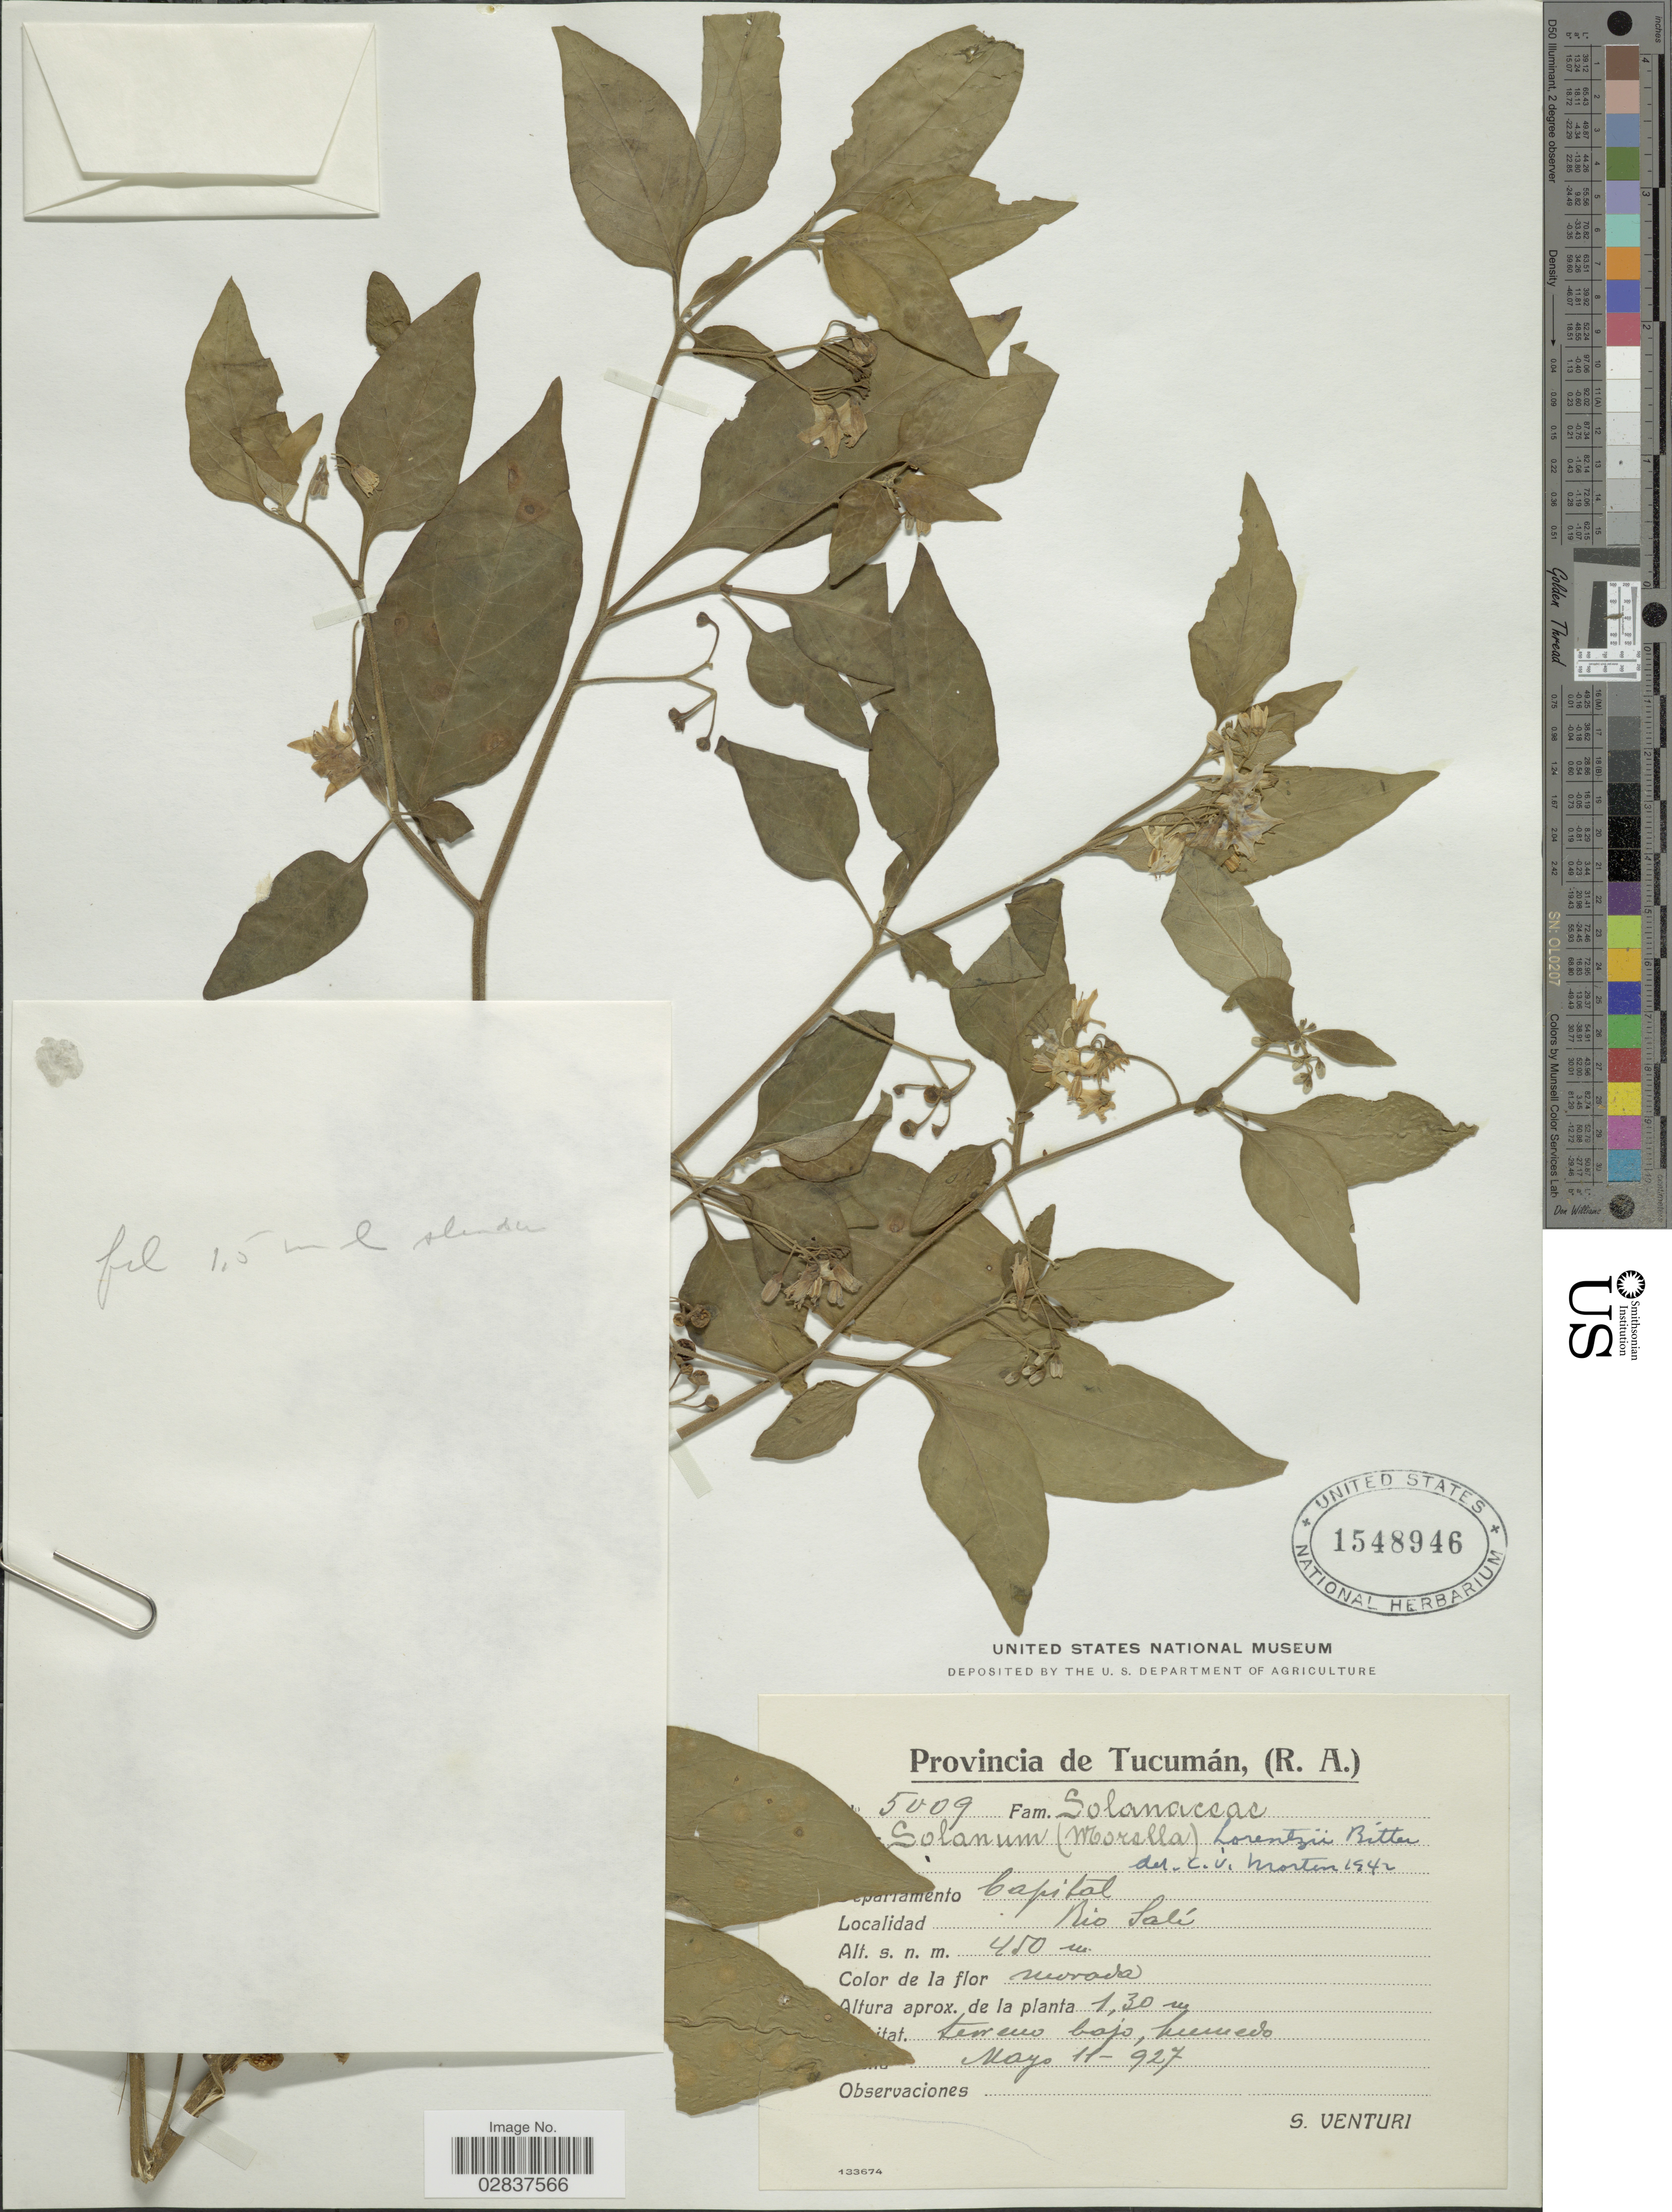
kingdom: Plantae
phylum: Tracheophyta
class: Magnoliopsida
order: Solanales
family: Solanaceae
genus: Solanum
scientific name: Solanum lorentzii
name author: Bitter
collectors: S. Venturi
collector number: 5009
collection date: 1927-05-11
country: Argentina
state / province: Tucuman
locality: (R.A.), Departamento Capital, Rio Sali.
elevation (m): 450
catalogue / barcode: US 1548946